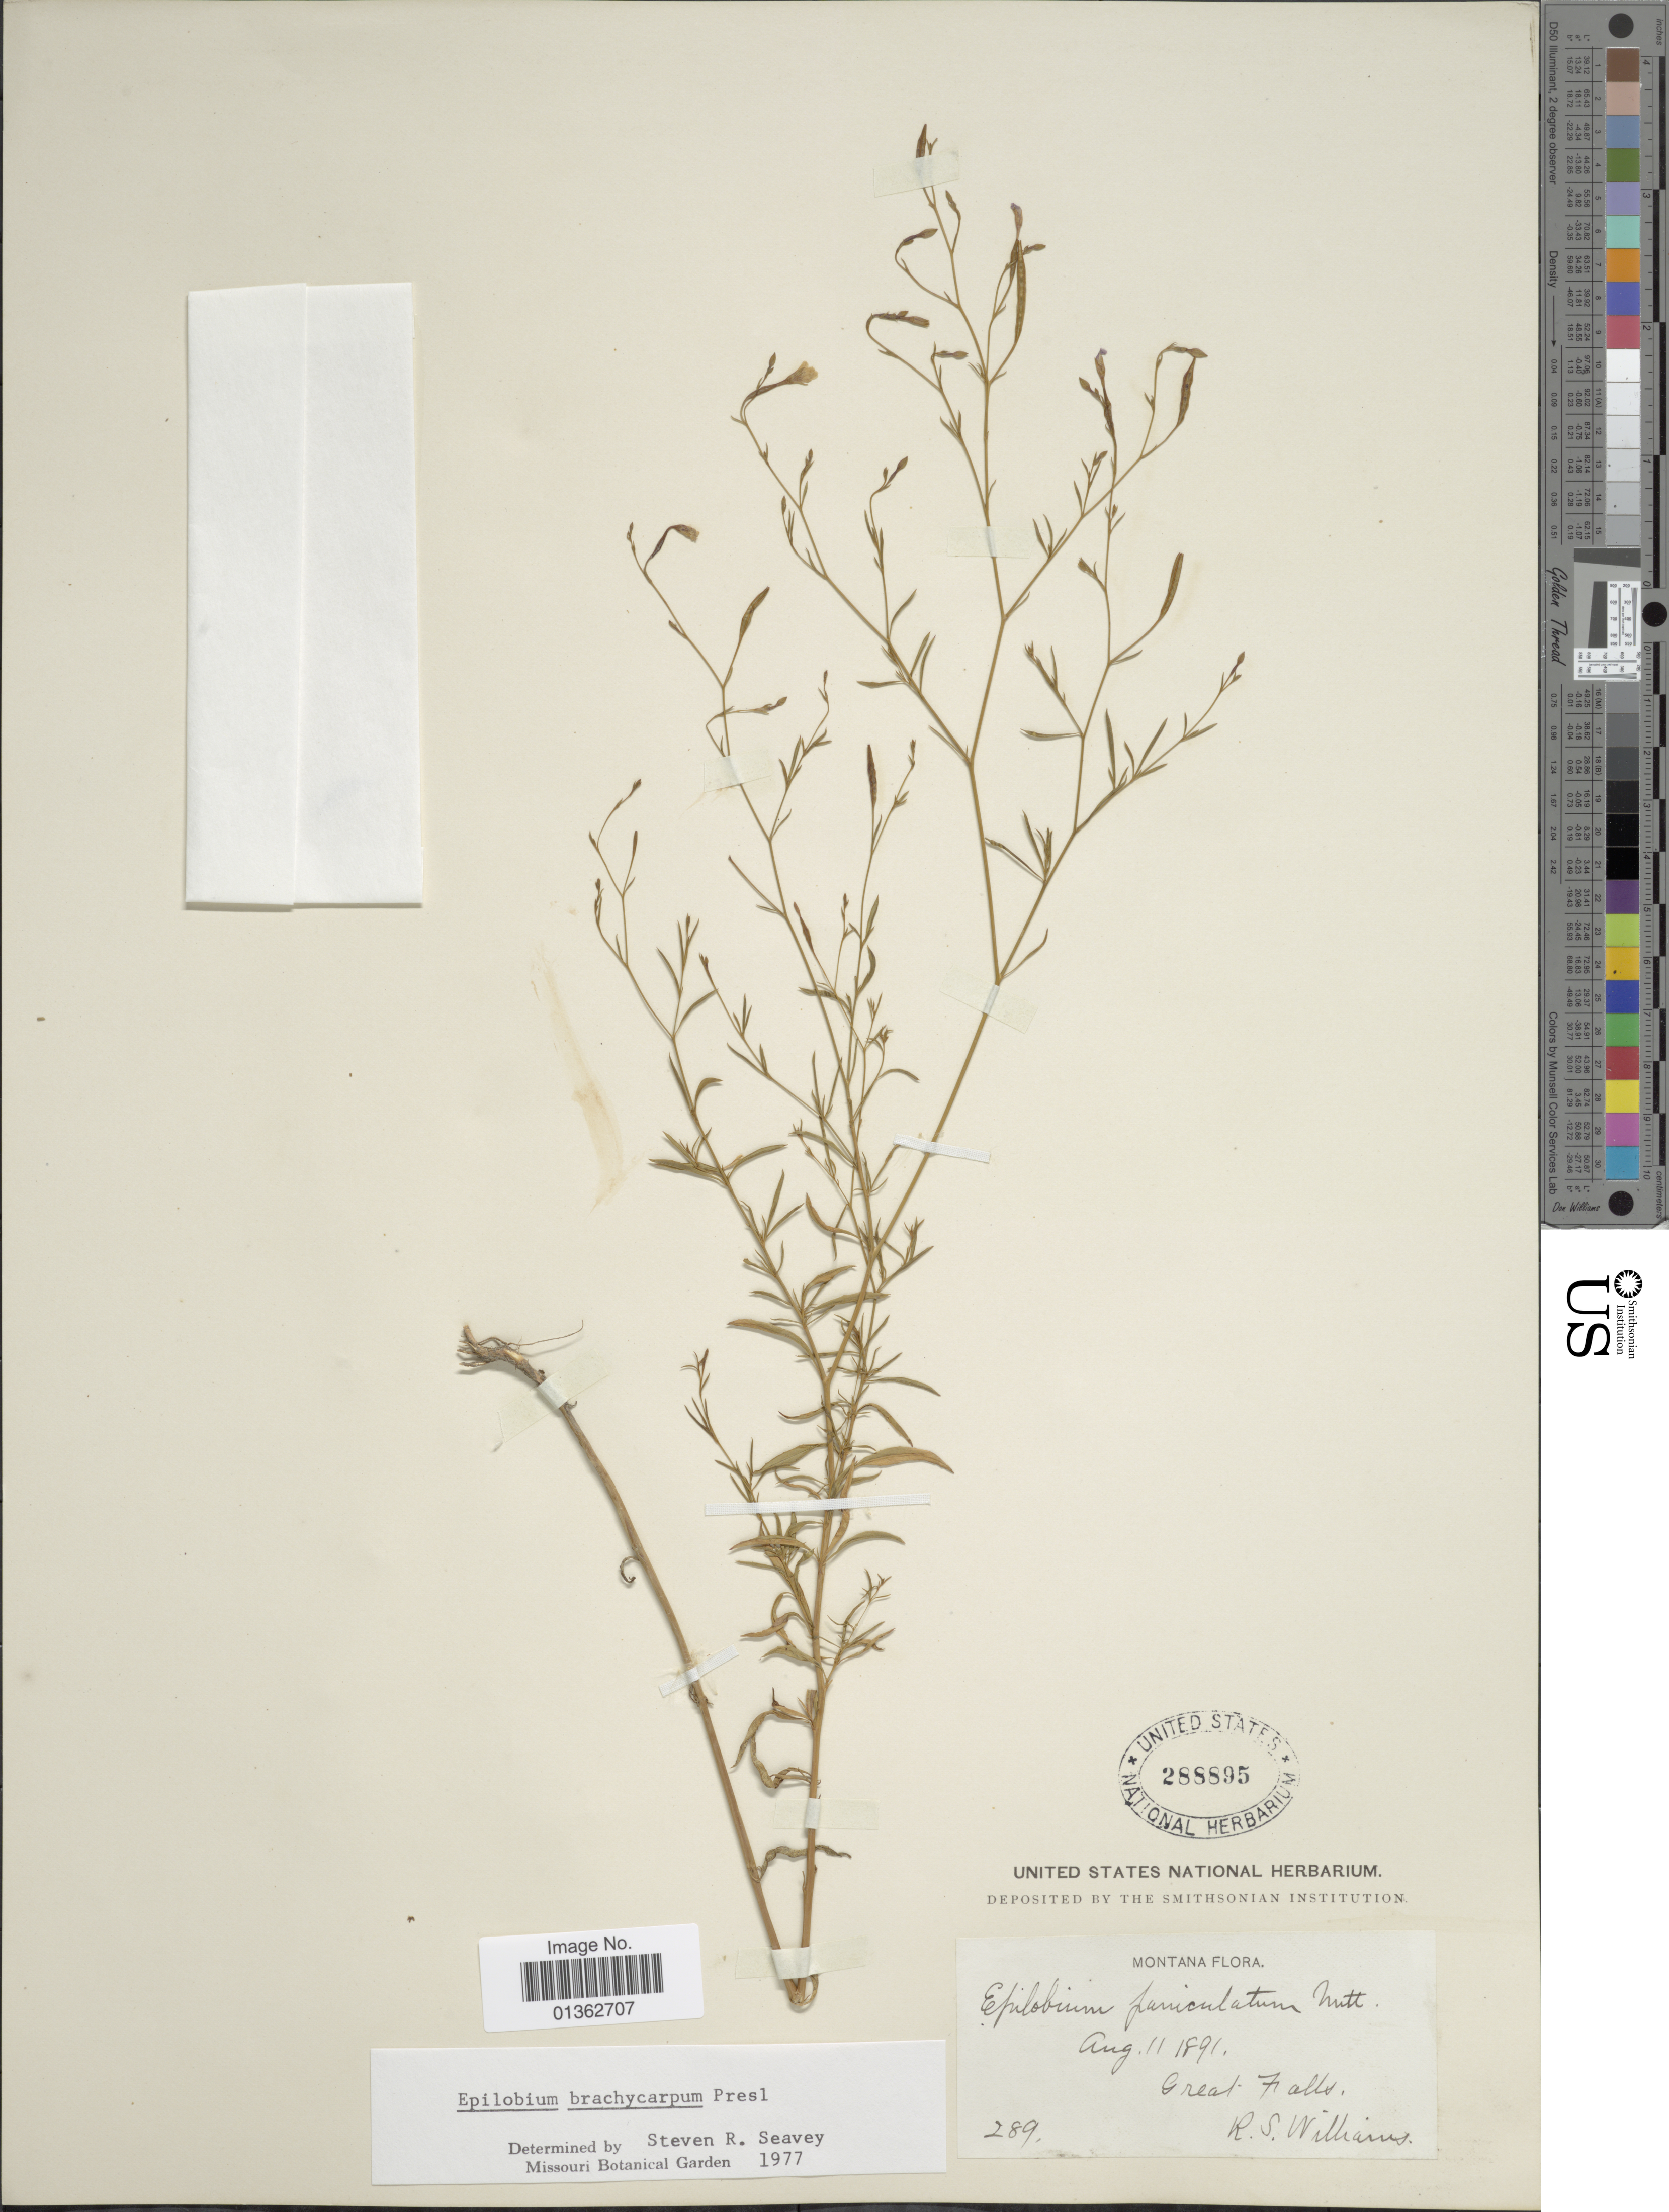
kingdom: Plantae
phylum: Tracheophyta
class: Magnoliopsida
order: Myrtales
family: Onagraceae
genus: Epilobium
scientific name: Epilobium brachycarpum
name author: C. Presl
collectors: R. S. Williams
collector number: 289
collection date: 1891-08-11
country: United States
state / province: Montana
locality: Great Falls.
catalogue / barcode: US 288895